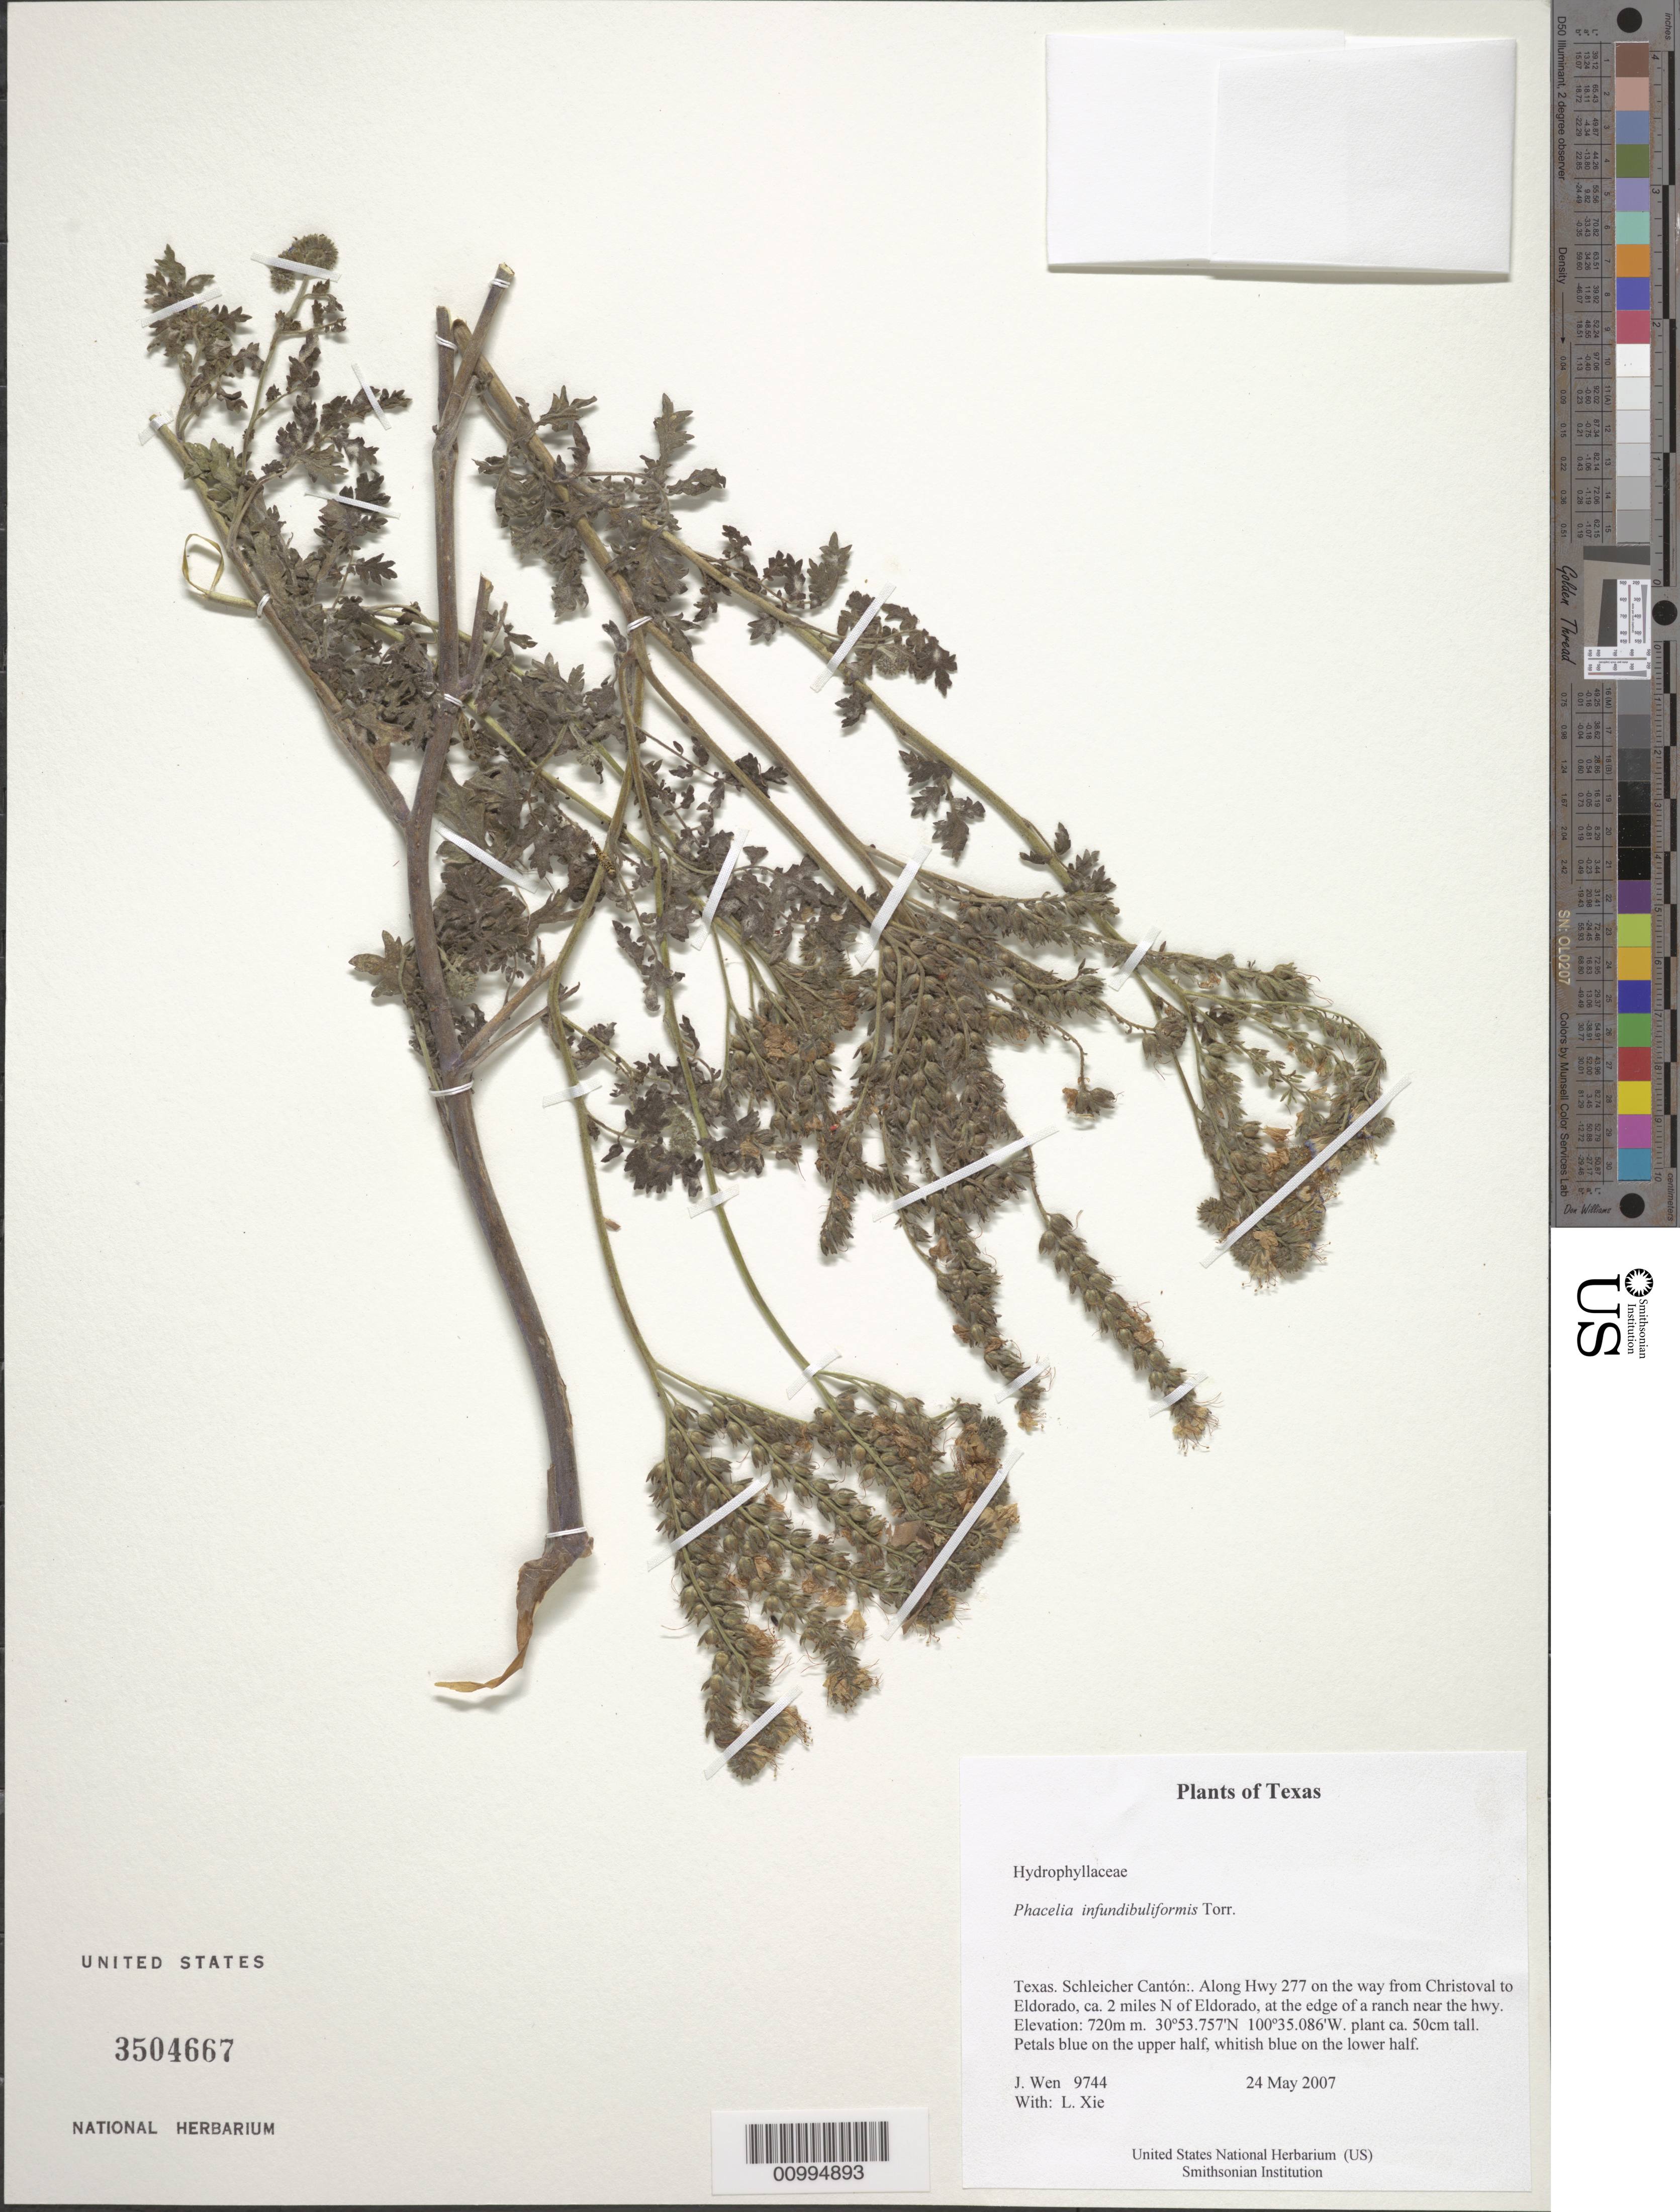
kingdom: Plantae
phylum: Tracheophyta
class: Magnoliopsida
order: Boraginales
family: Hydrophyllaceae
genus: Phacelia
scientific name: Phacelia infundibuliformis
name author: Torr. in Emory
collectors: J. Wen & L. Xie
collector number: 9744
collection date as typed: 24 May 2007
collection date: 2007-05-24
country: United States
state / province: Texas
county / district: Schleicher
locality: Along Hwy 277 on the way from Christoval to Eldorado, ca. 2 miles N of Eldorado, at the edge of a ranch near the hwy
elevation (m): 720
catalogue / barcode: US 3504667